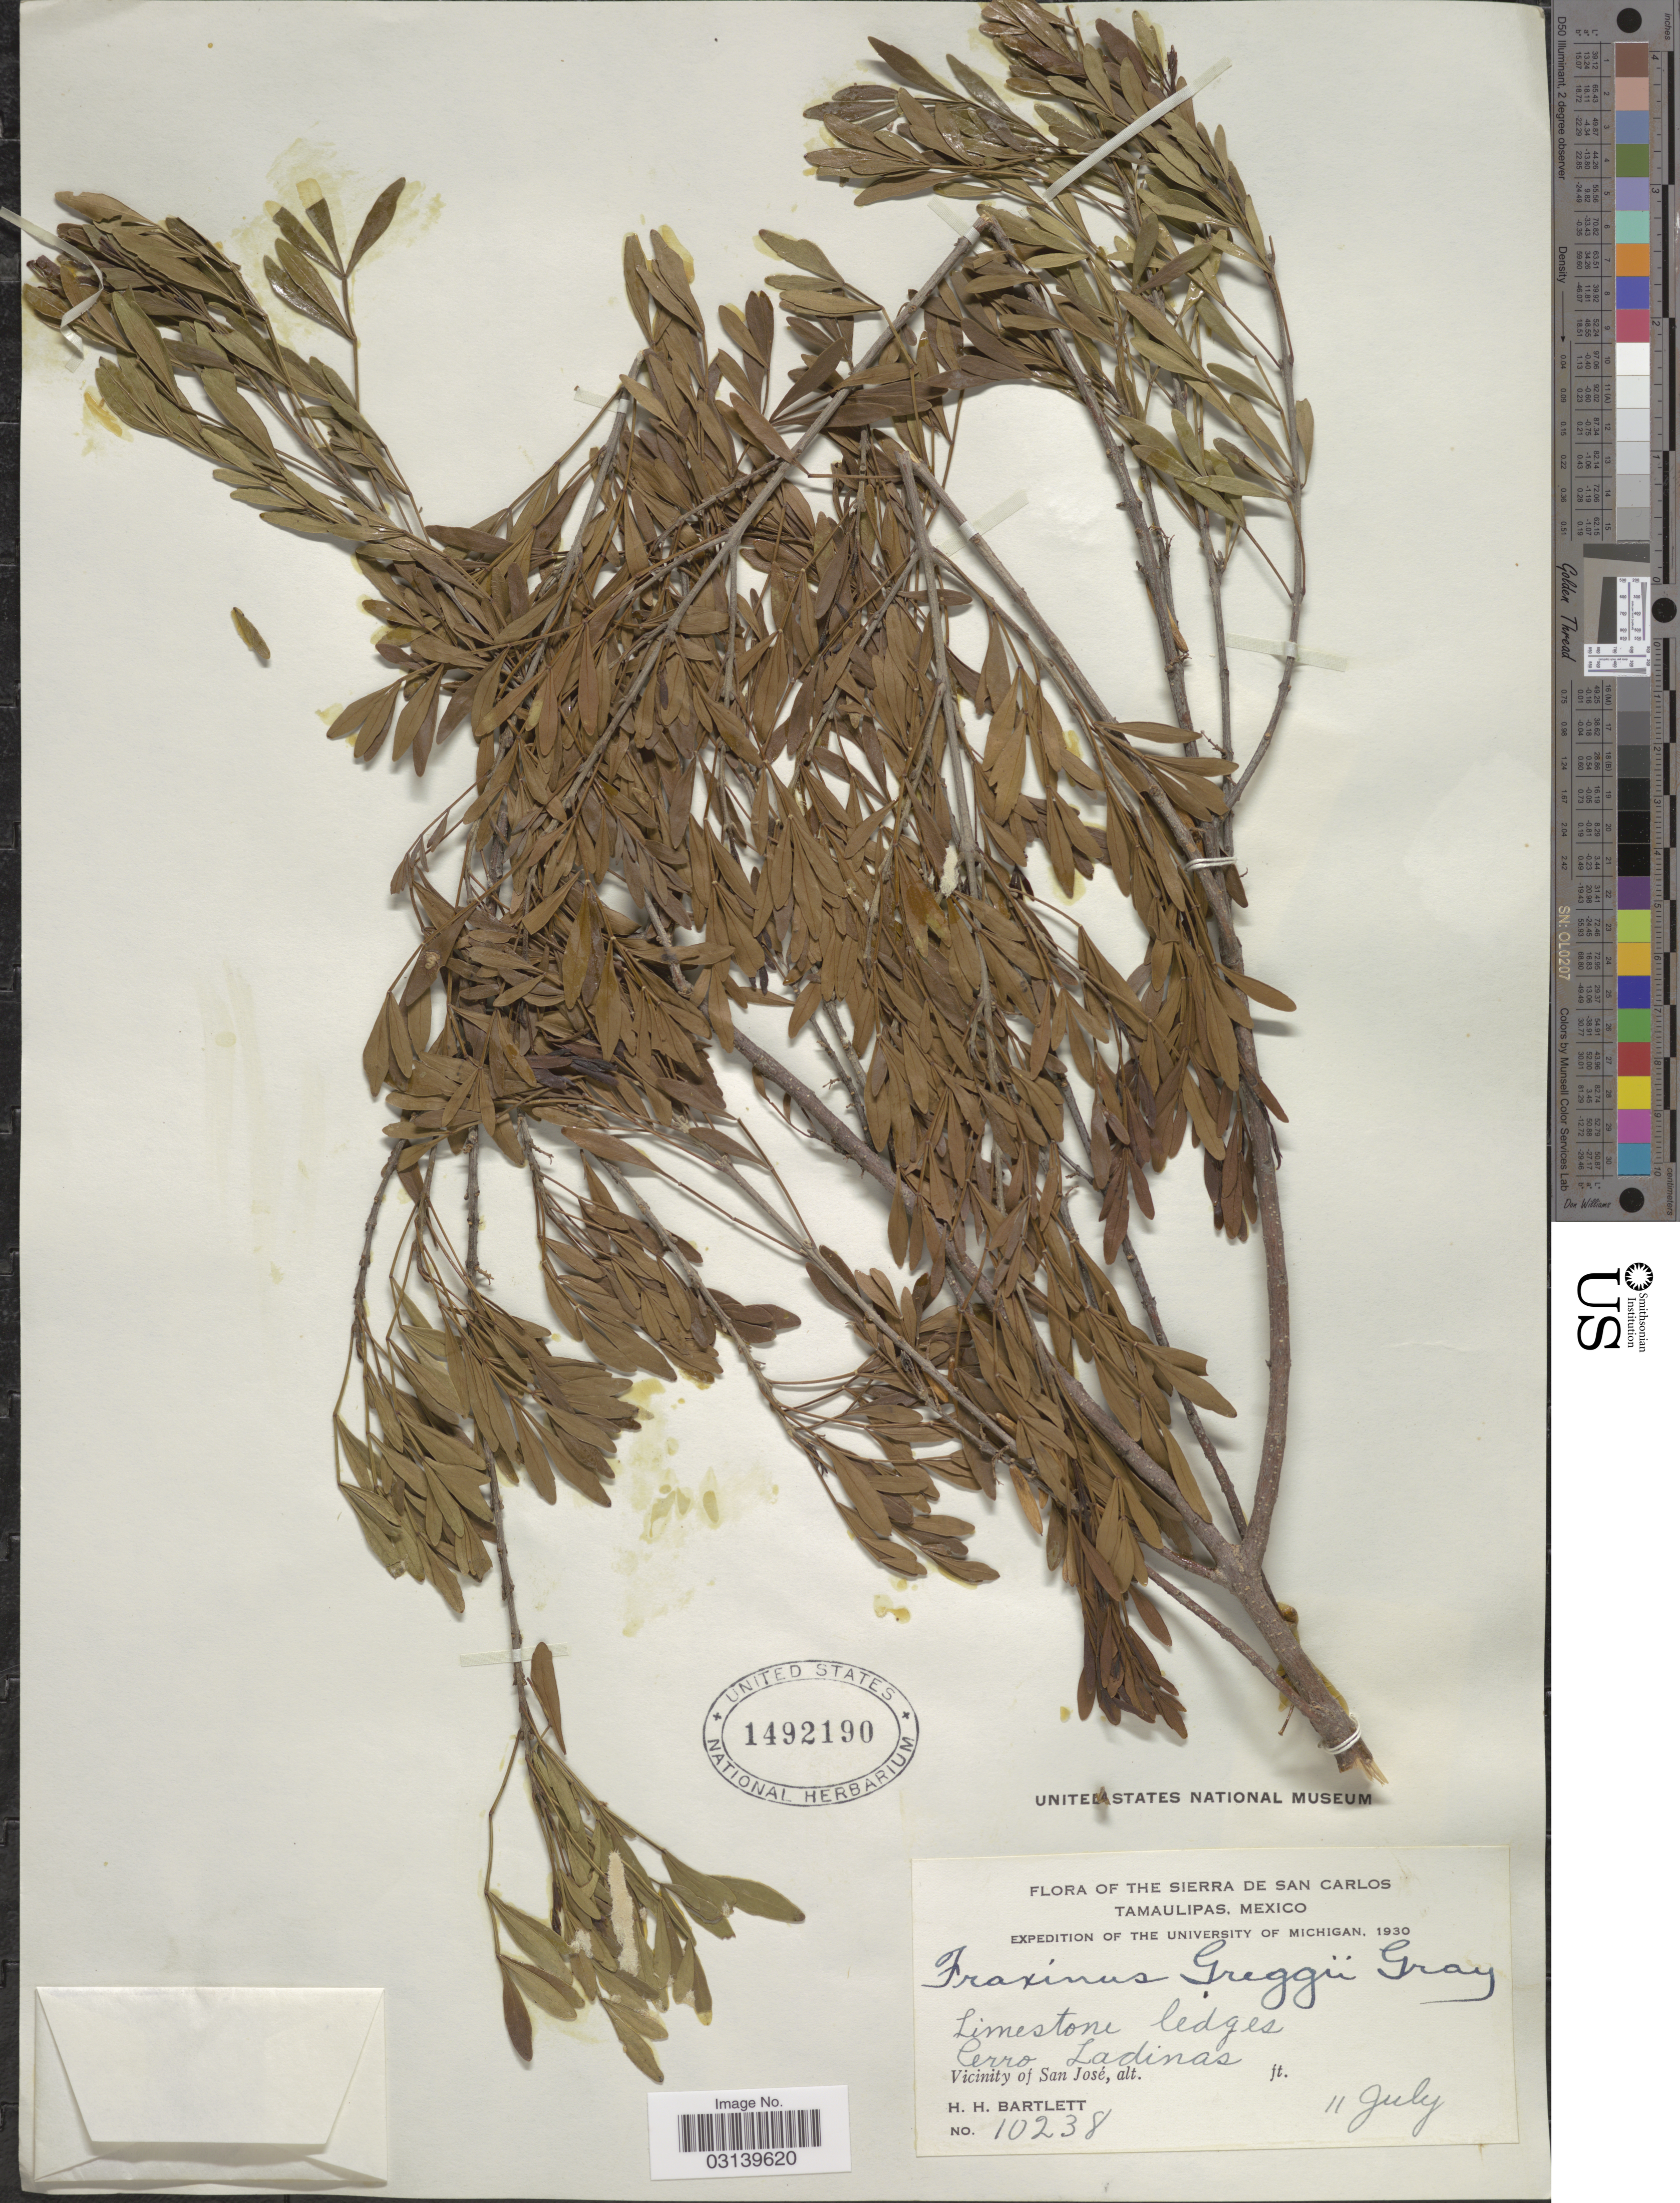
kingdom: Plantae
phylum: Tracheophyta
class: Magnoliopsida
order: Lamiales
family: Oleaceae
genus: Fraxinus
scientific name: Fraxinus greggii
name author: A. Gray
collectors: H. H. Bartlett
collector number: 10238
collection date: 1930-07-11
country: Mexico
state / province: Tamaulipas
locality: The Sierra de San Carlos. Cerro Ladinas. Vicinity of San José.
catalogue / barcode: US 1492190